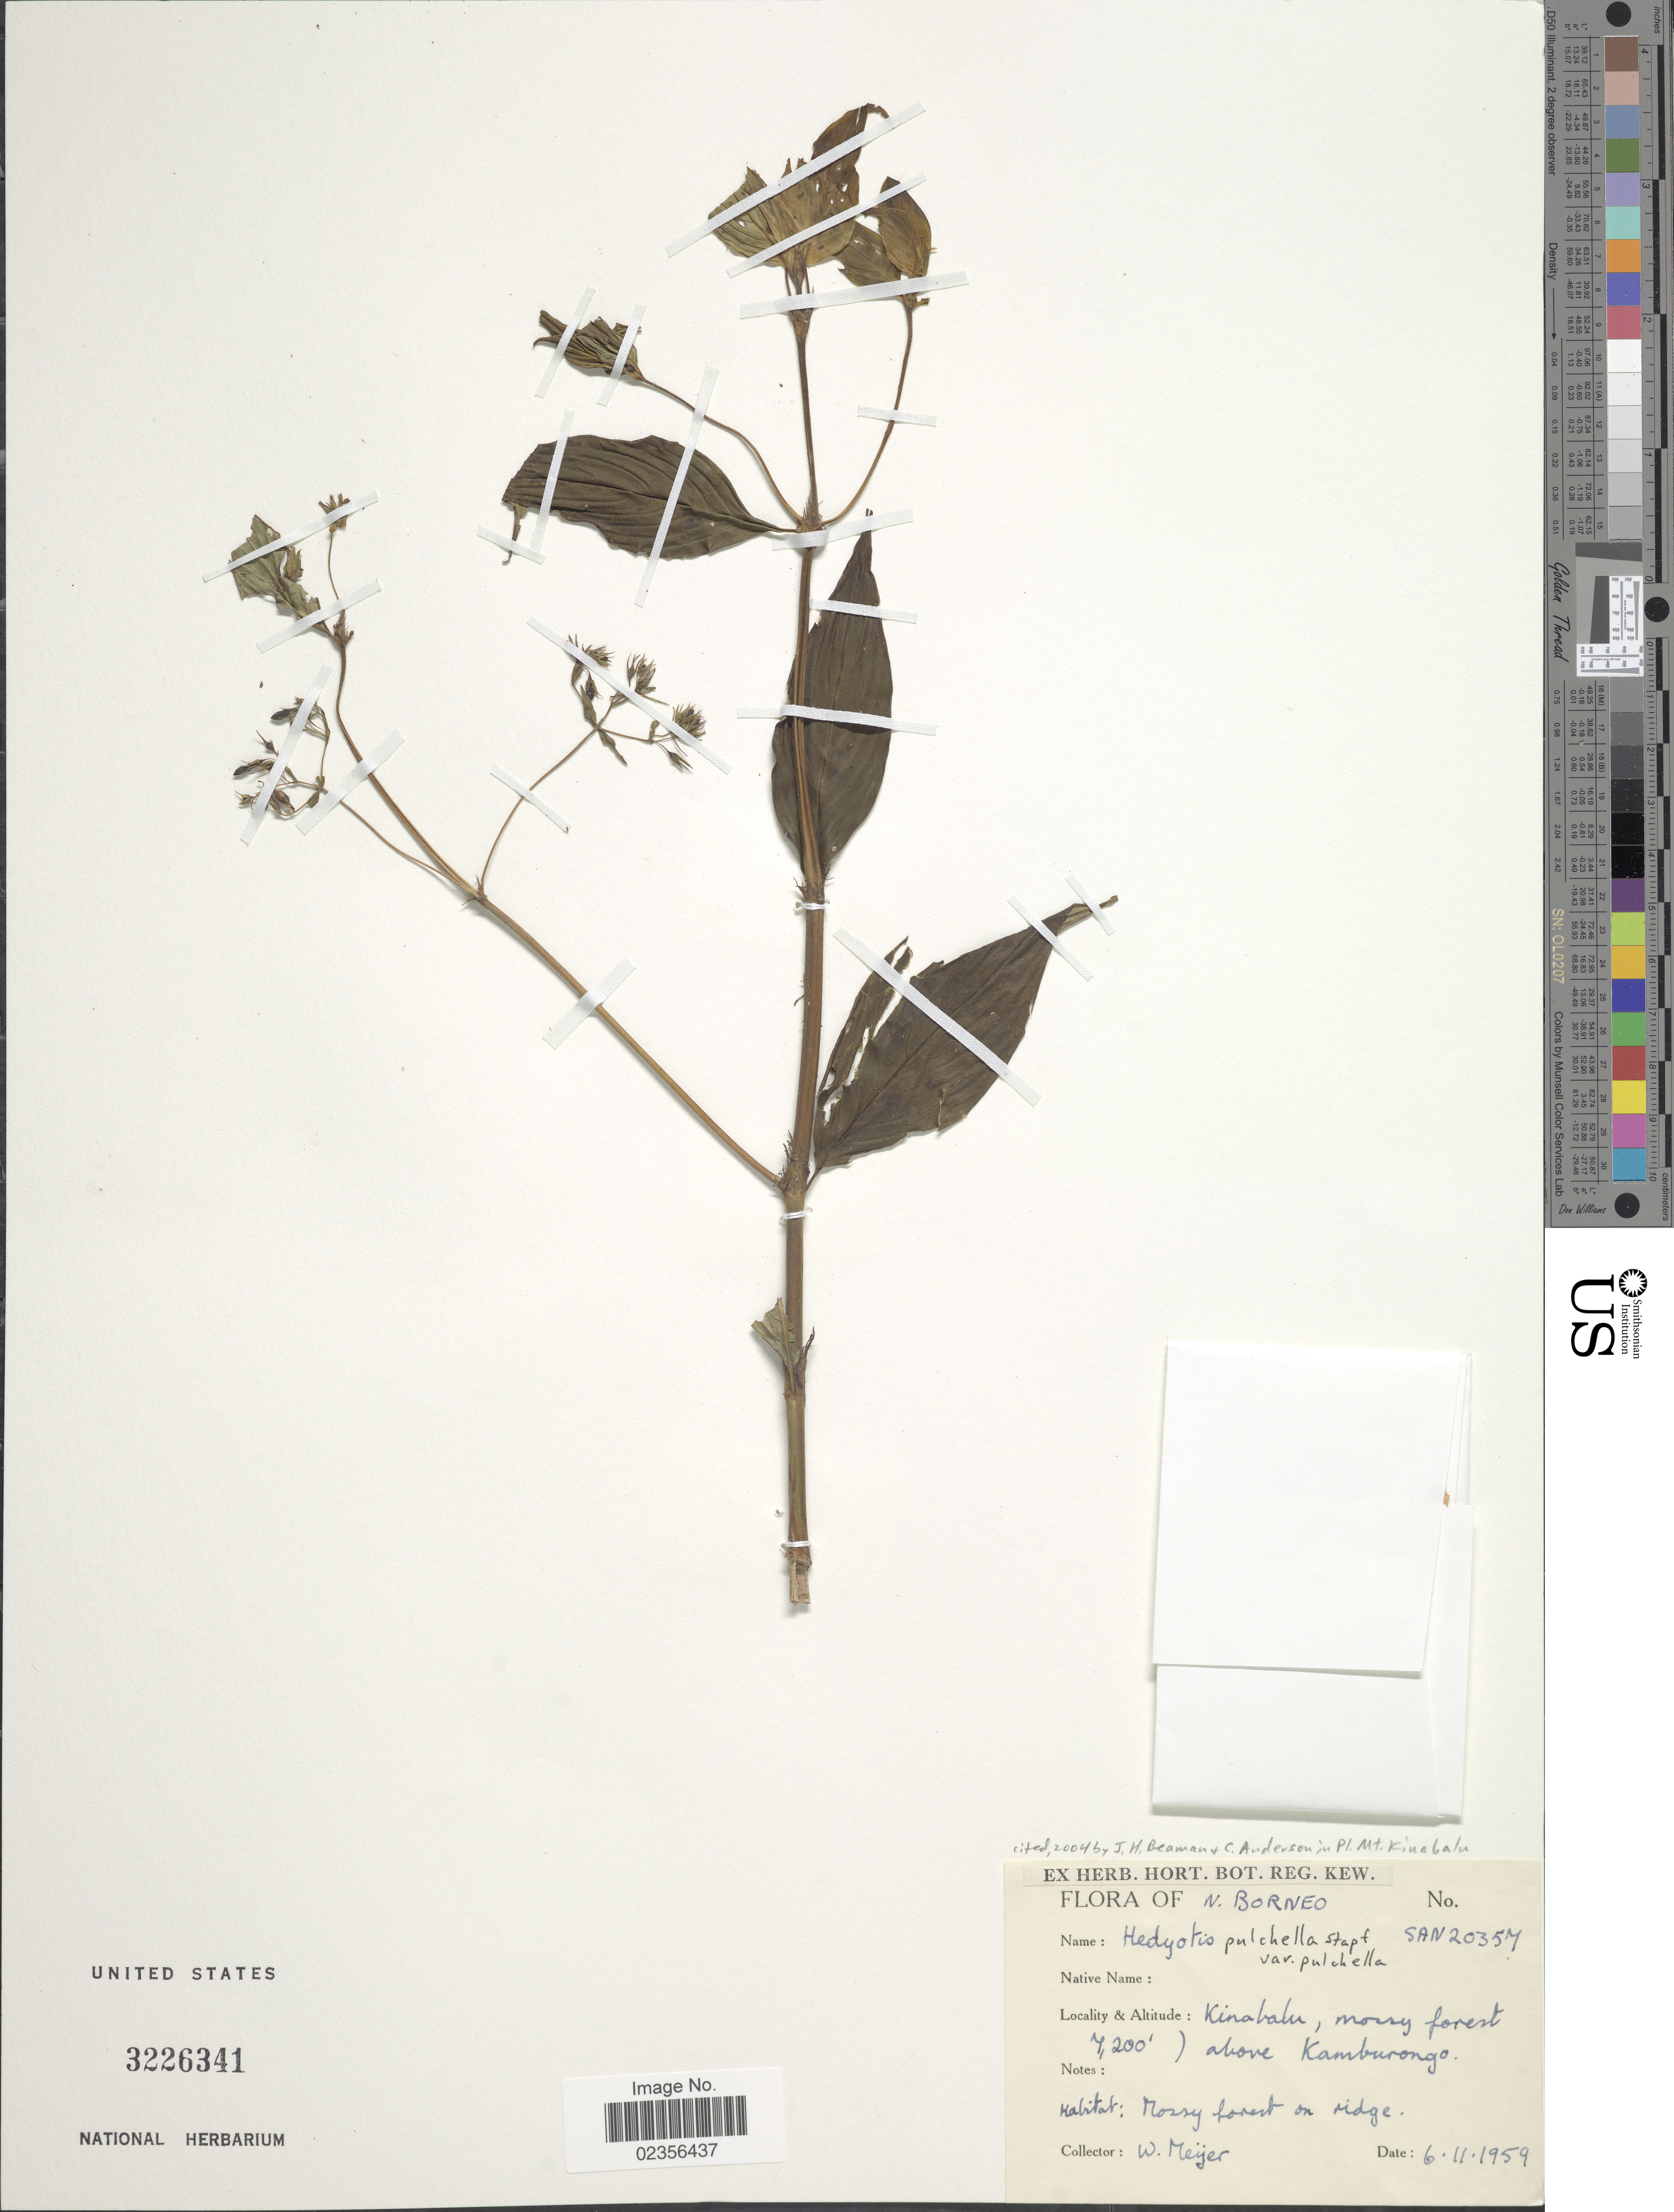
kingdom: Plantae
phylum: Tracheophyta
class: Magnoliopsida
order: Gentianales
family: Rubiaceae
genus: Hedyotis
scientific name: Hedyotis pulchella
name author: Stapf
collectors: W. Meijer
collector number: SAN 20357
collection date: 1959-11-06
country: Malaysia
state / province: Sabah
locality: N. Borneo. Kinabalu, above Kamburongo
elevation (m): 2195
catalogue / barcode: US 3226341